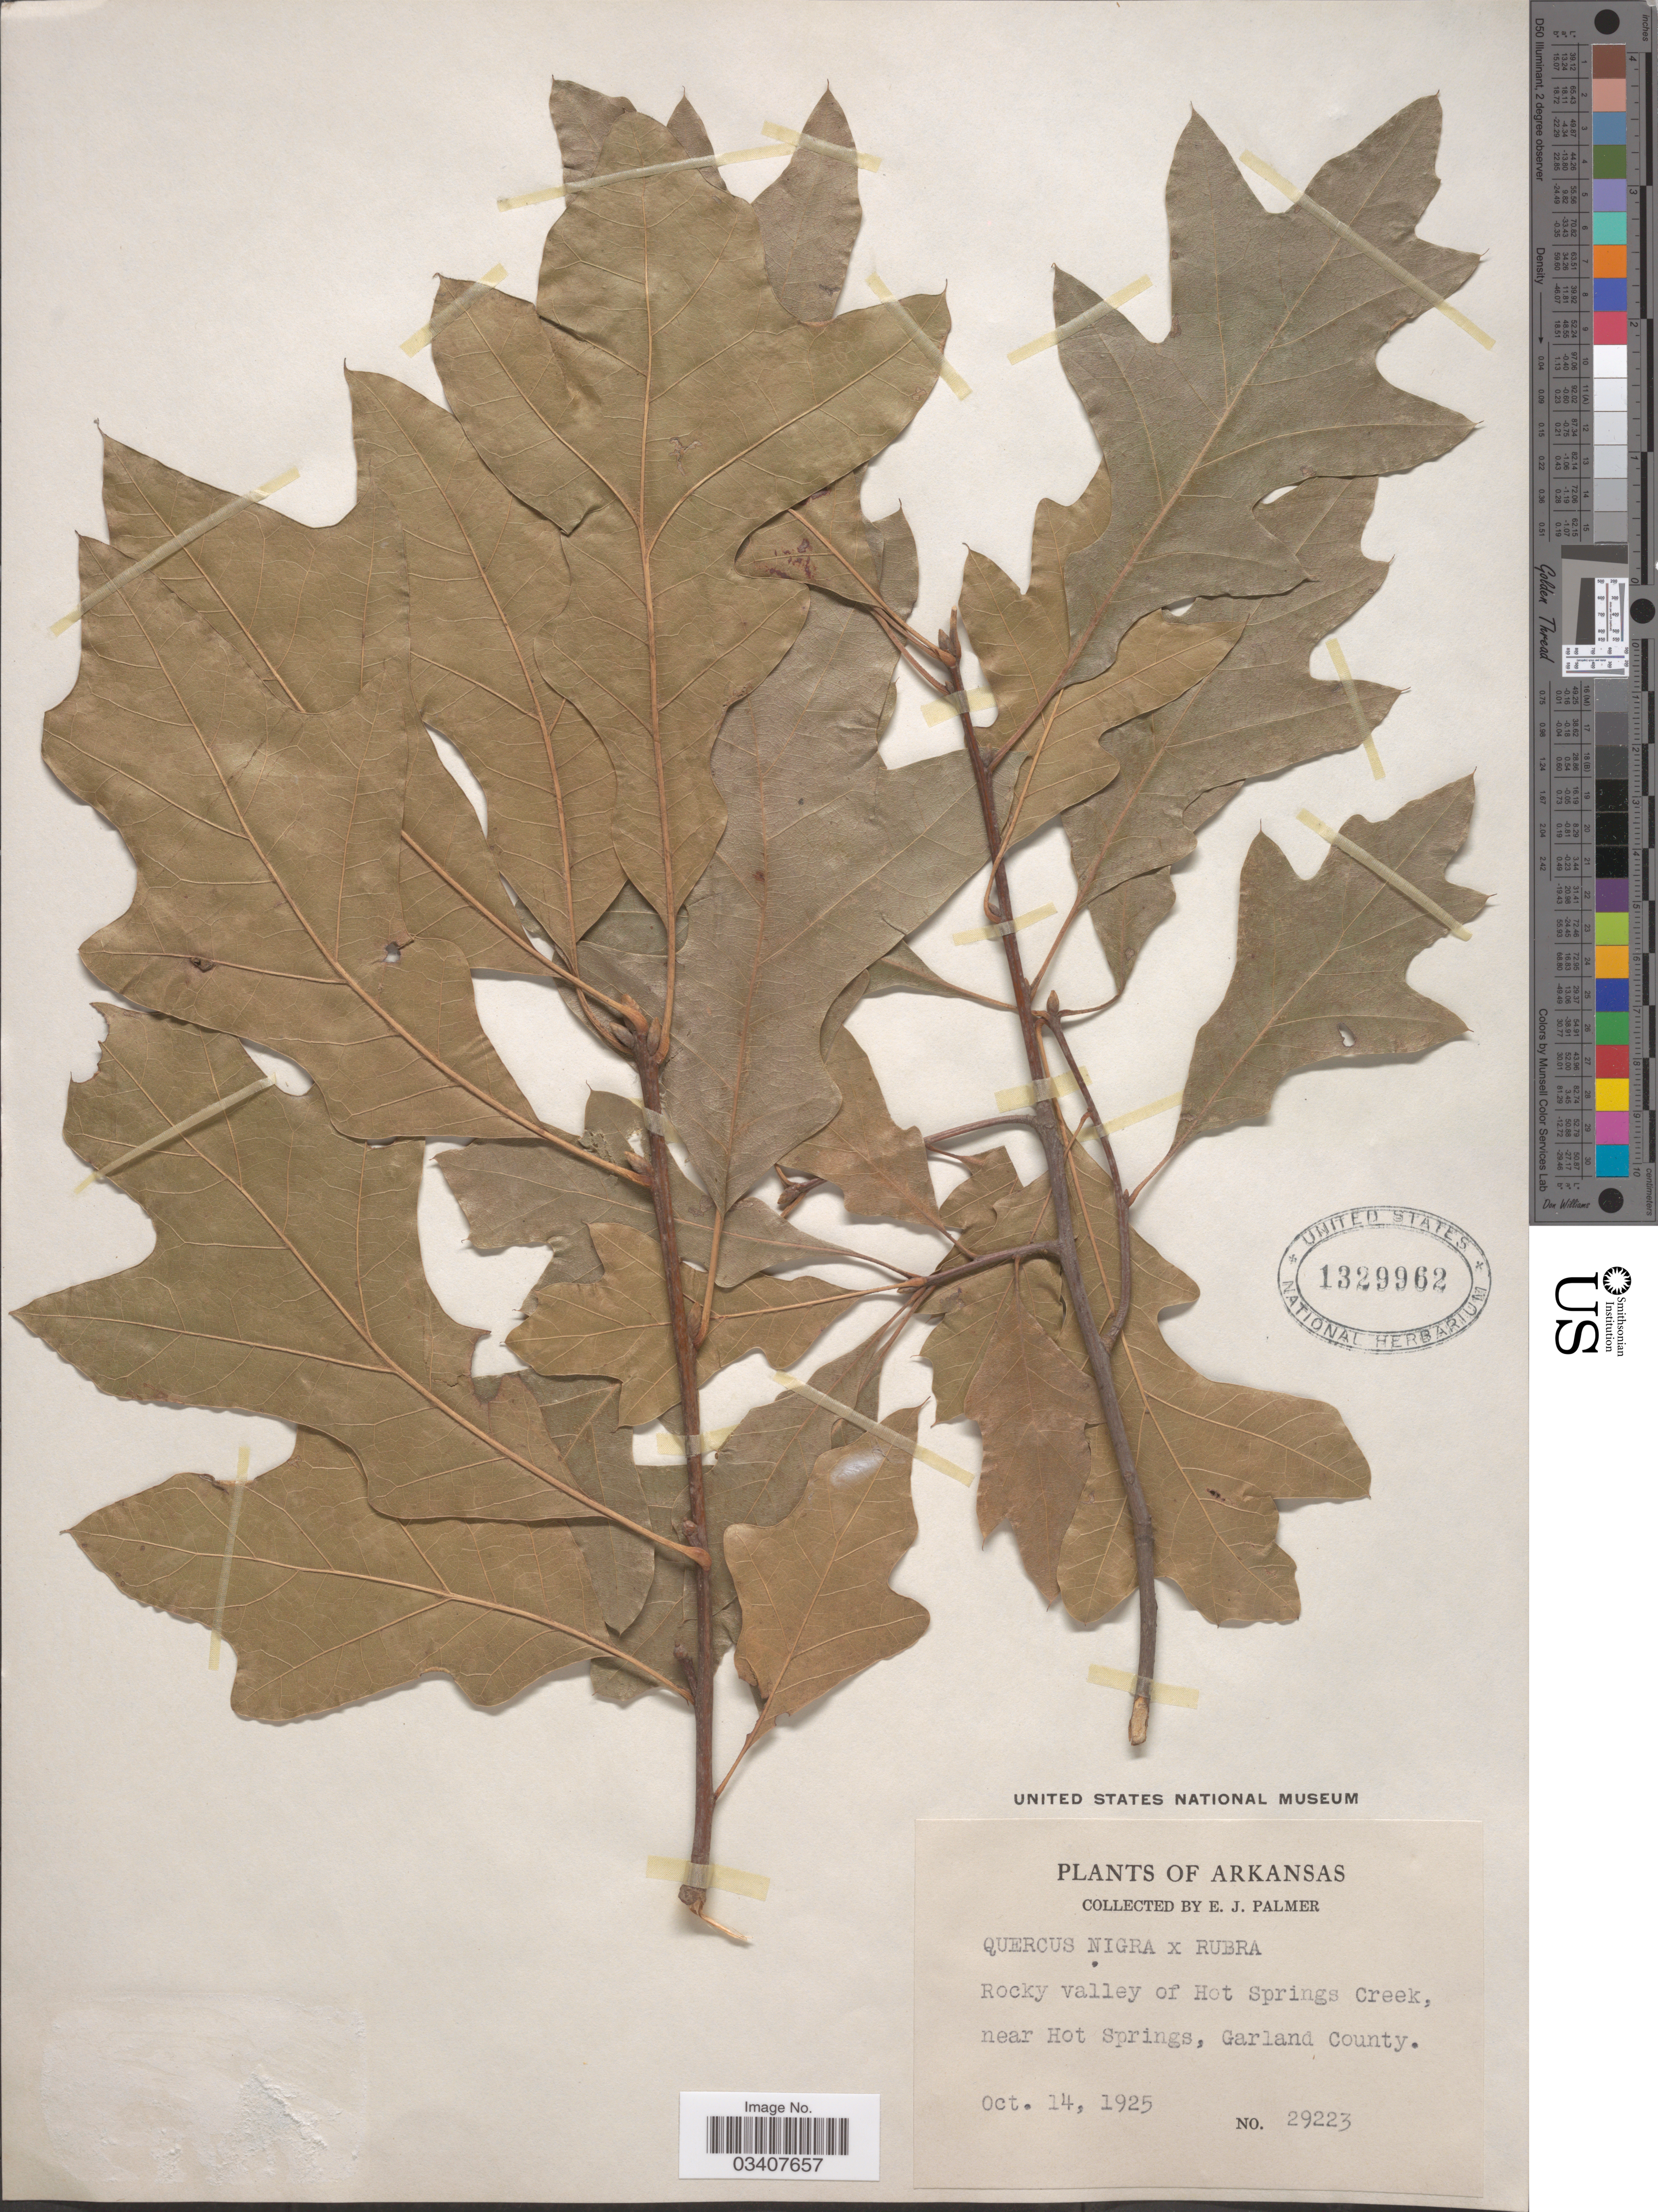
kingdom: Plantae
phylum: Tracheophyta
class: Magnoliopsida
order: Fagales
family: Fagaceae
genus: Quercus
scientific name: Quercus nigra x Q. rubra L.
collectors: E. J. Palmer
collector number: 29223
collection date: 1925-10-14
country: United States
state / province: Arkansas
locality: Rocky valley of Hot Springs Creek, near Hot Springs, Garland County.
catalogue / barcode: US 1329962